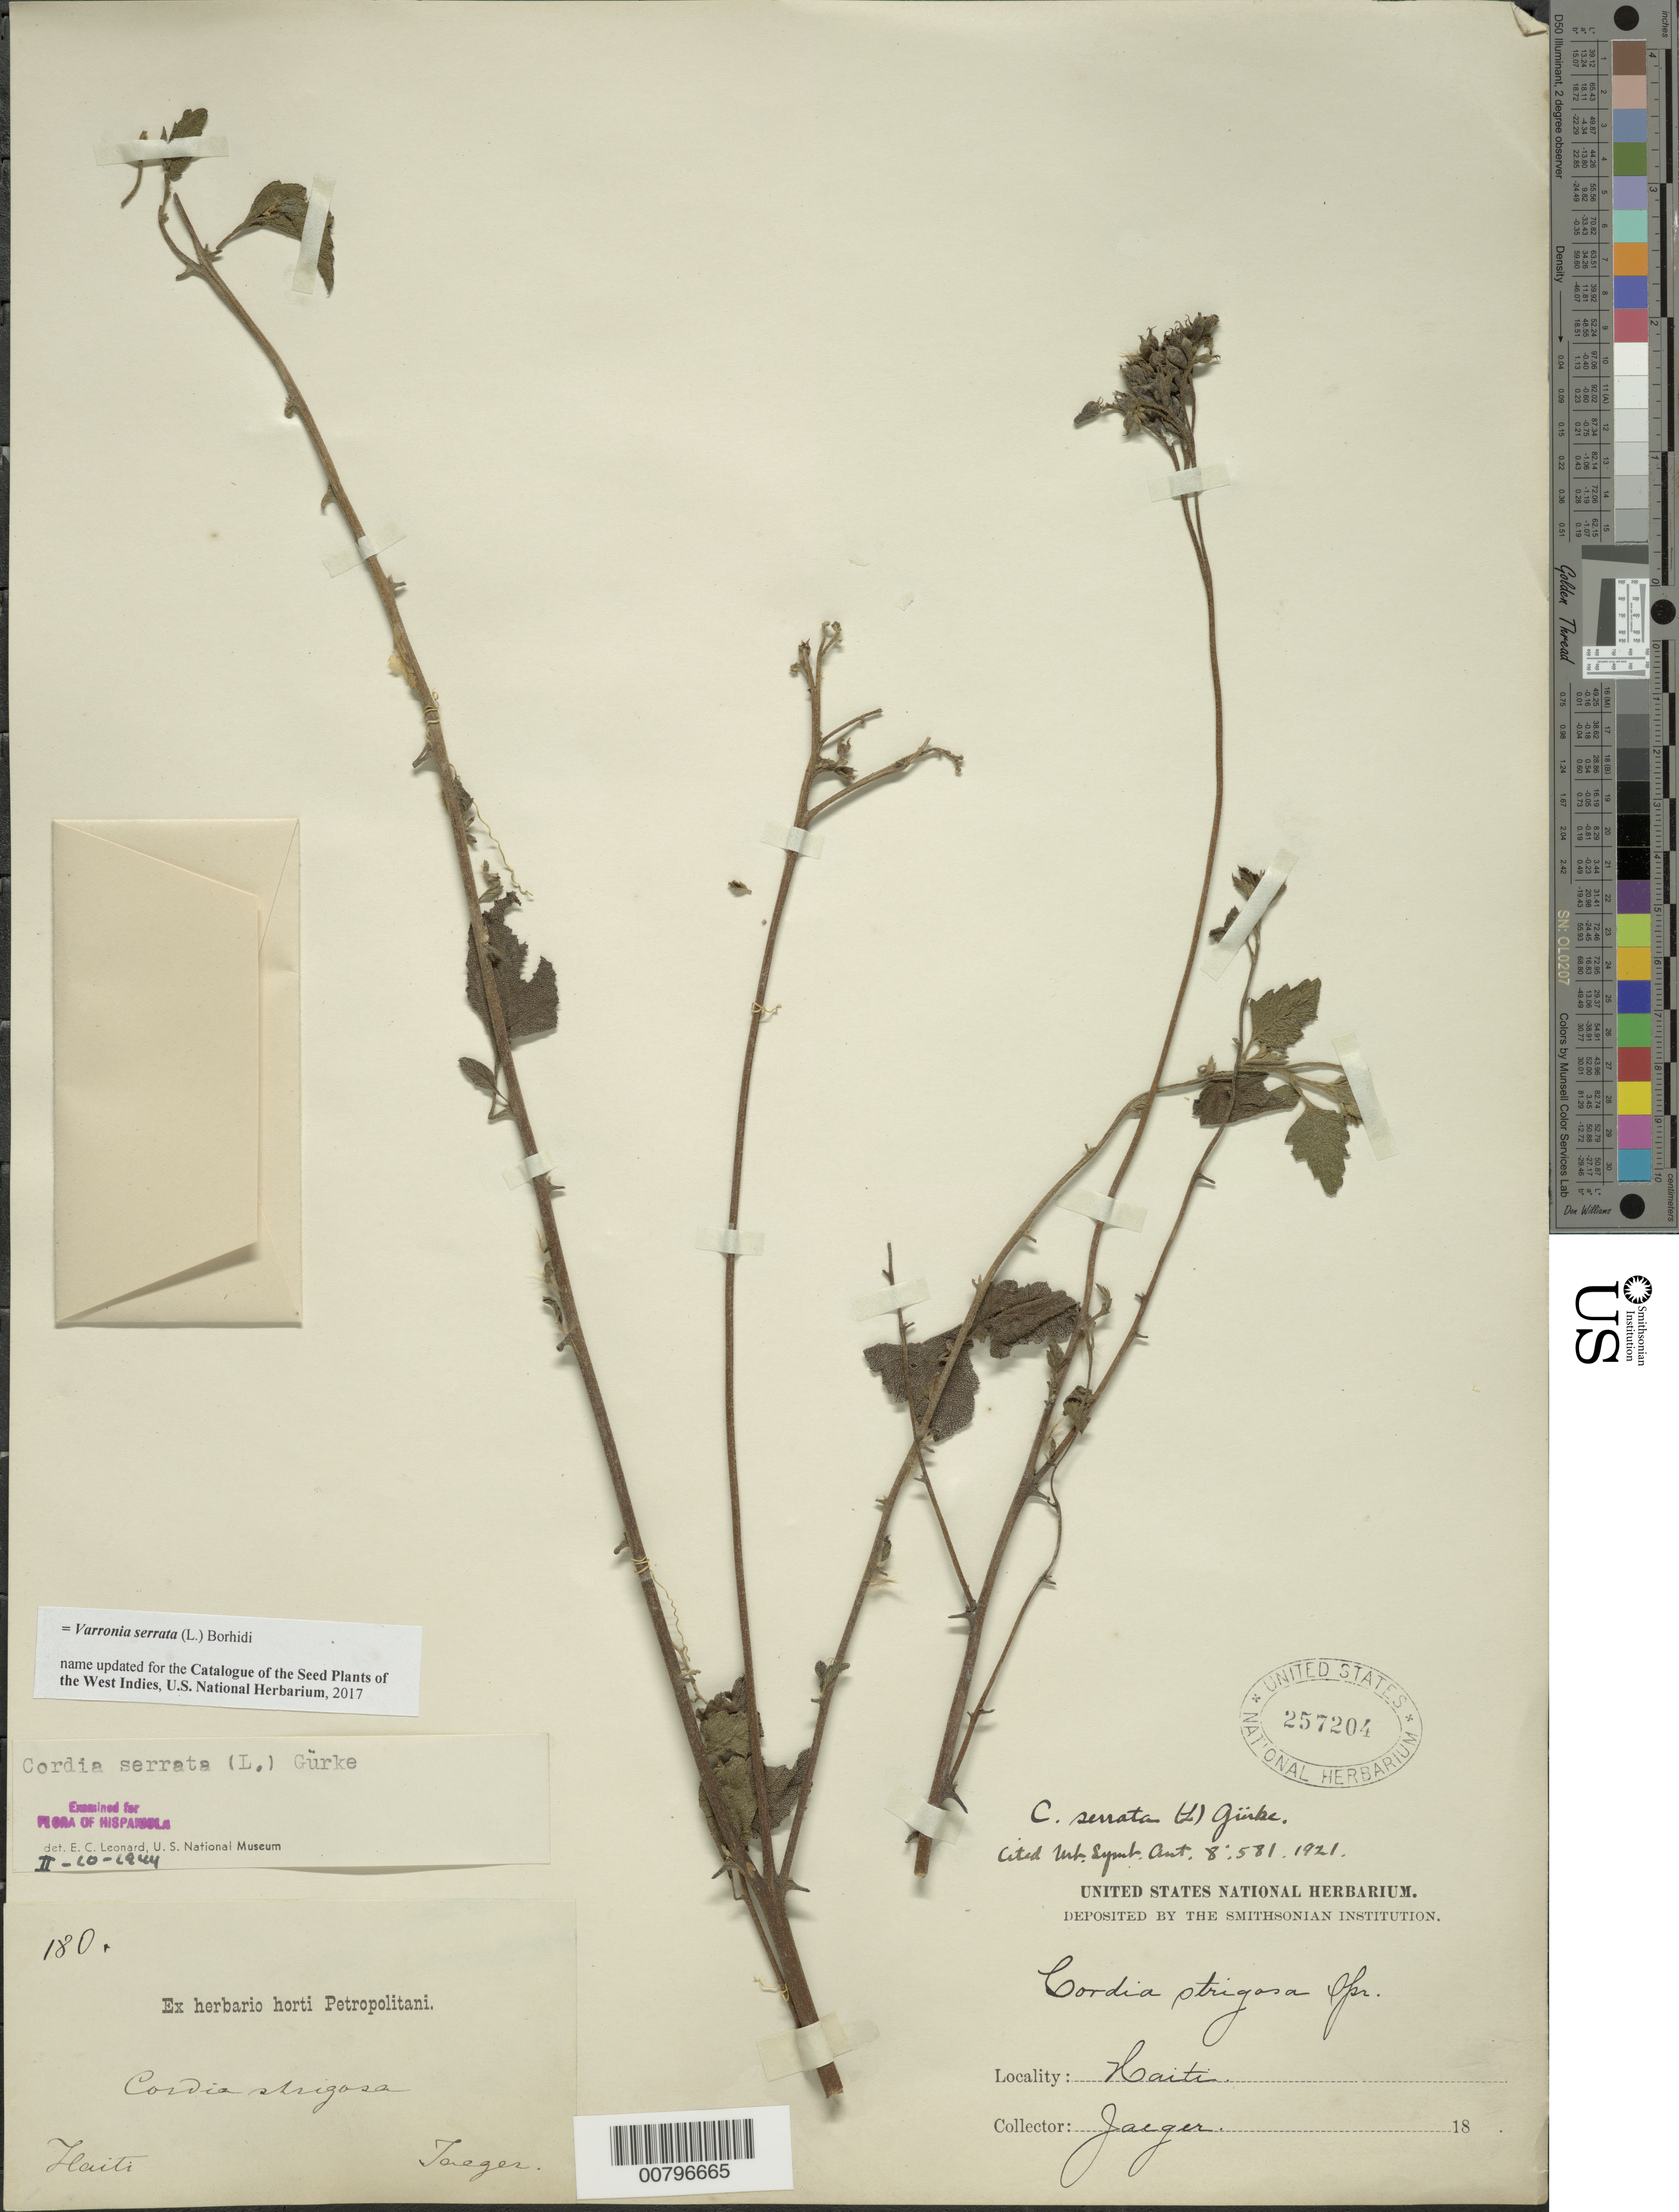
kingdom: Plantae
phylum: Tracheophyta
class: Magnoliopsida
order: Boraginales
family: Cordiaceae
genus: Varronia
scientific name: Varronia serrata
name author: (L.) Borhidi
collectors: -. Jaeger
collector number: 180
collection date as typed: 18--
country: Haiti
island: Hispaniola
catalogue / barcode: US 257204